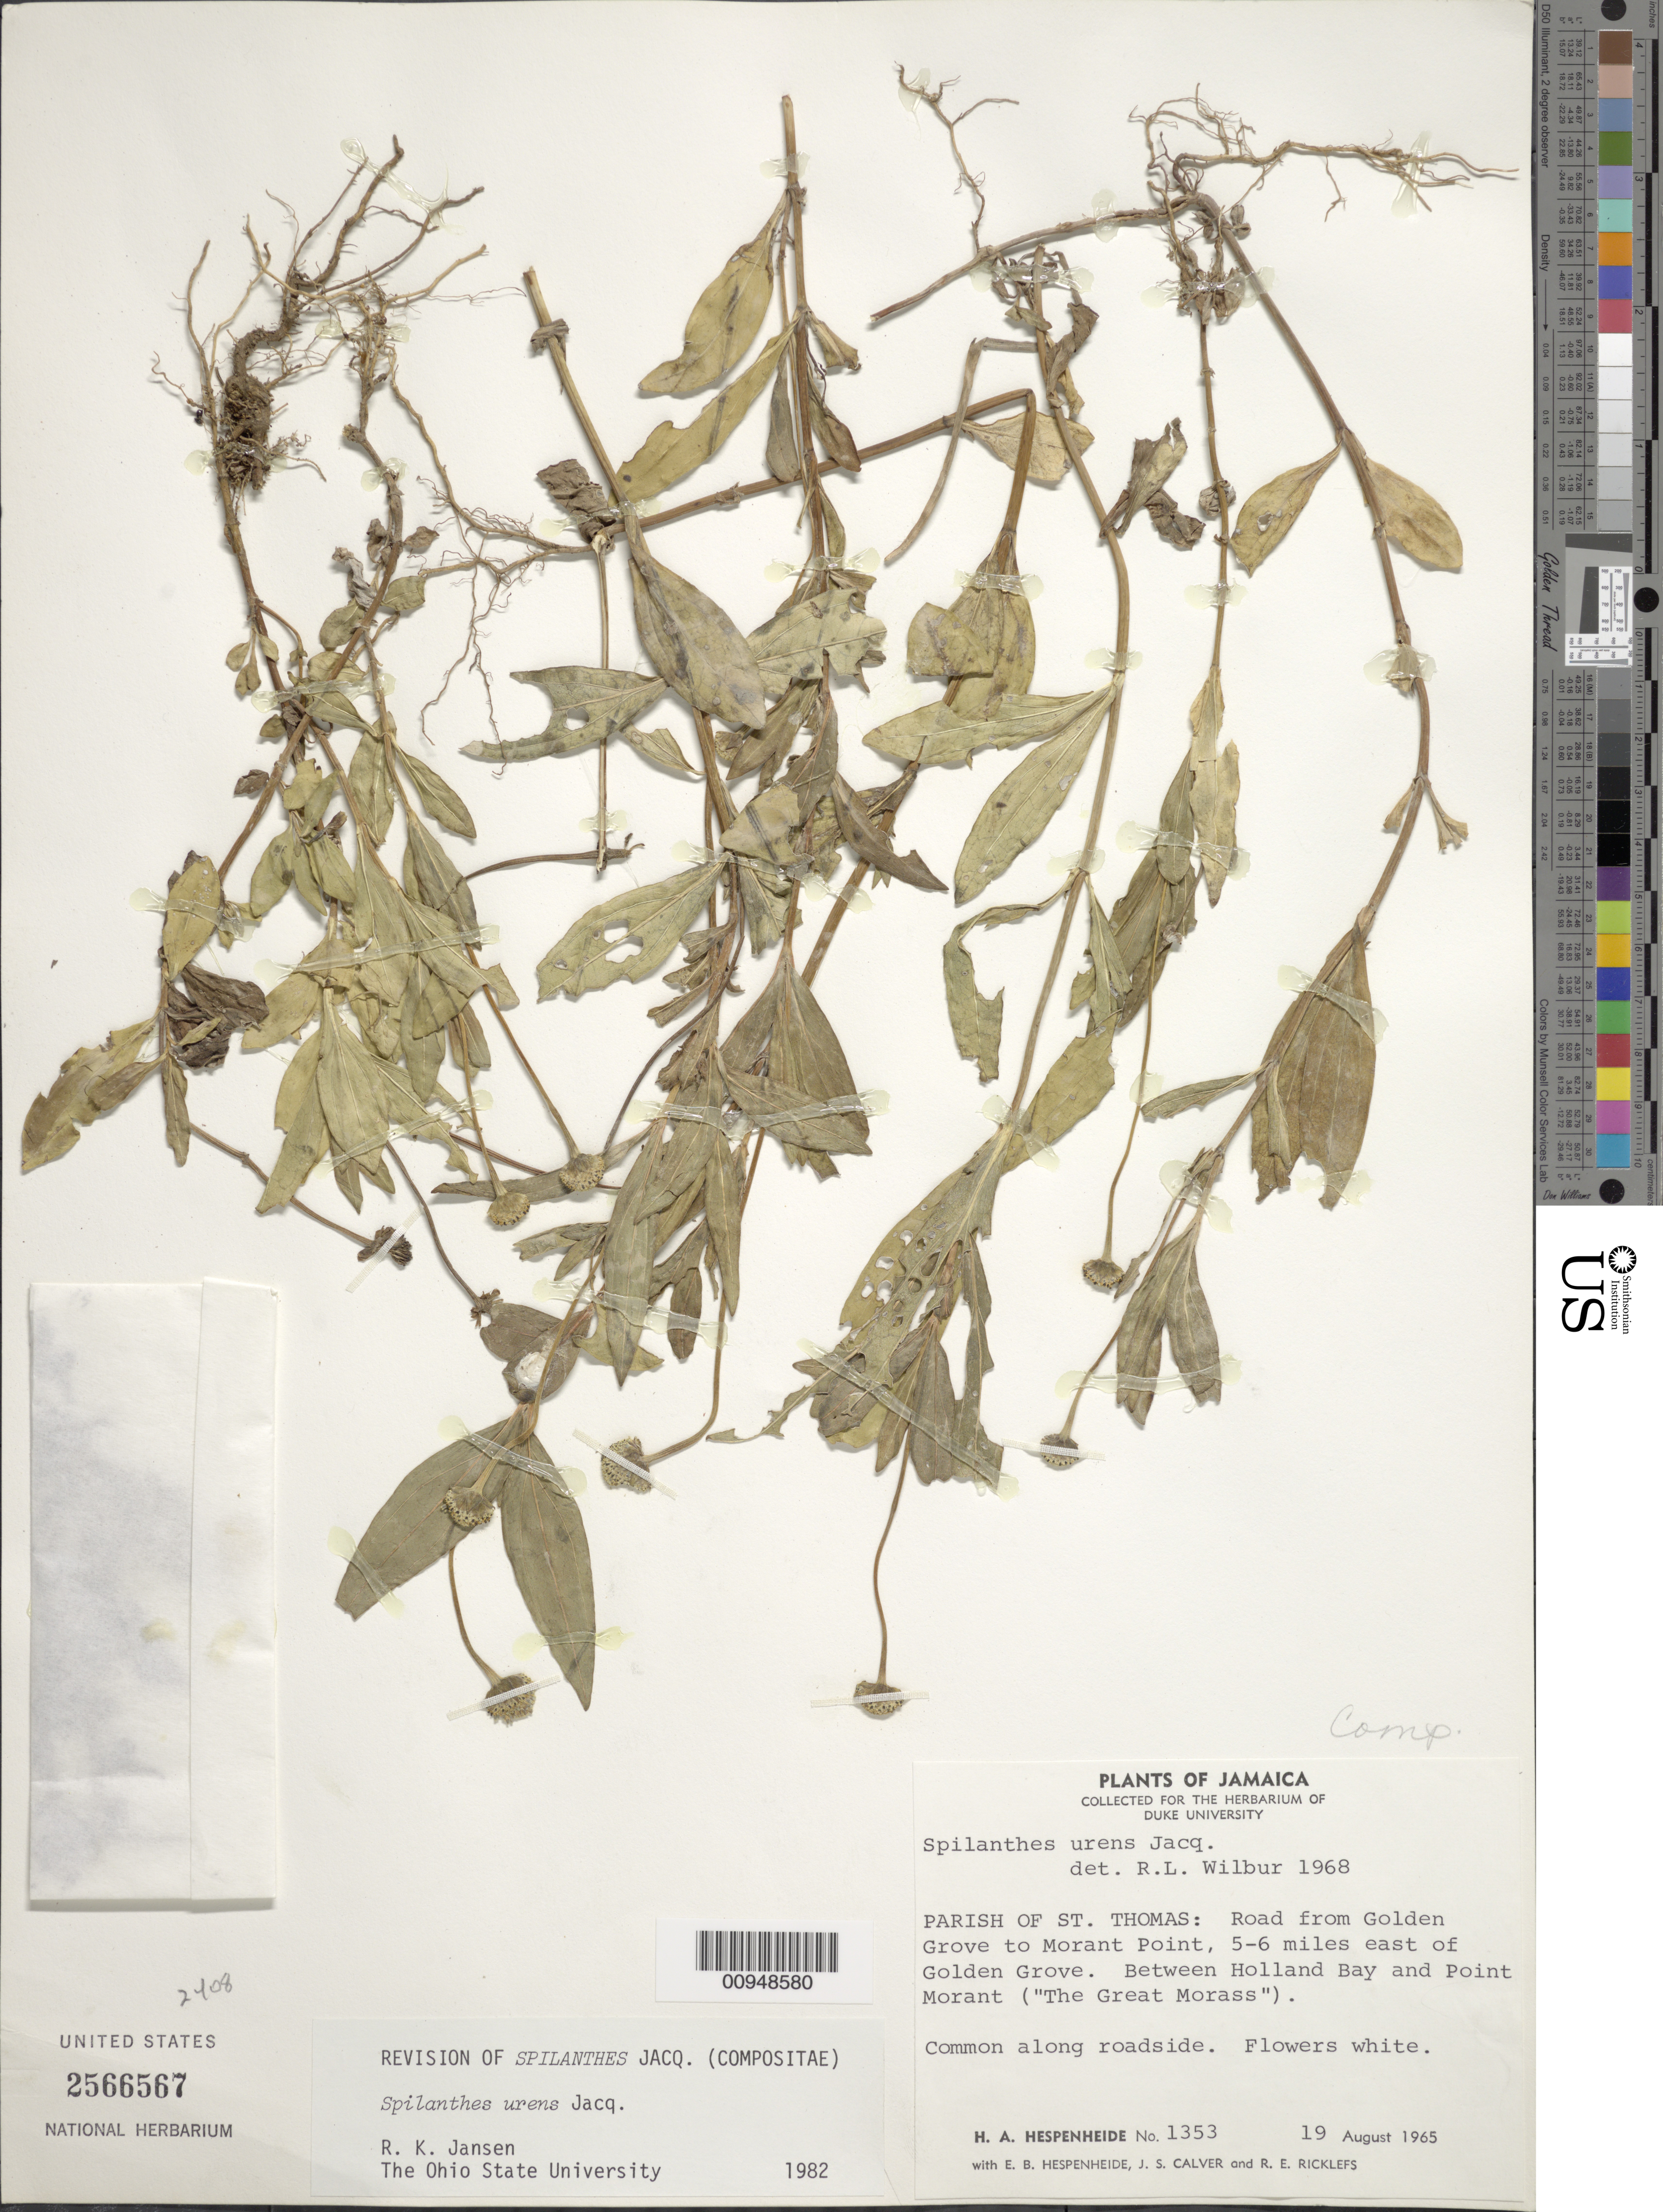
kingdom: Plantae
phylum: Tracheophyta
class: Magnoliopsida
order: Asterales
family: Asteraceae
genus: Spilanthes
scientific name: Spilanthes urens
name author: Jacq.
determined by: Jansen, R. K.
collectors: H. A. Hespenheide, E. Hespenheide, J. Calver & R. Ricklefs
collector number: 1353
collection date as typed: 19 Aug 1965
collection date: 1965-08-19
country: Jamaica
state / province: Saint Thomas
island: Jamaica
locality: Road from Golden Grove to Morant Point, 5-6 miles E of Golden Grove. Between Holland Bay and Point Morant ("The Great Morass")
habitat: Along roadsides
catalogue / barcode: US 2566567